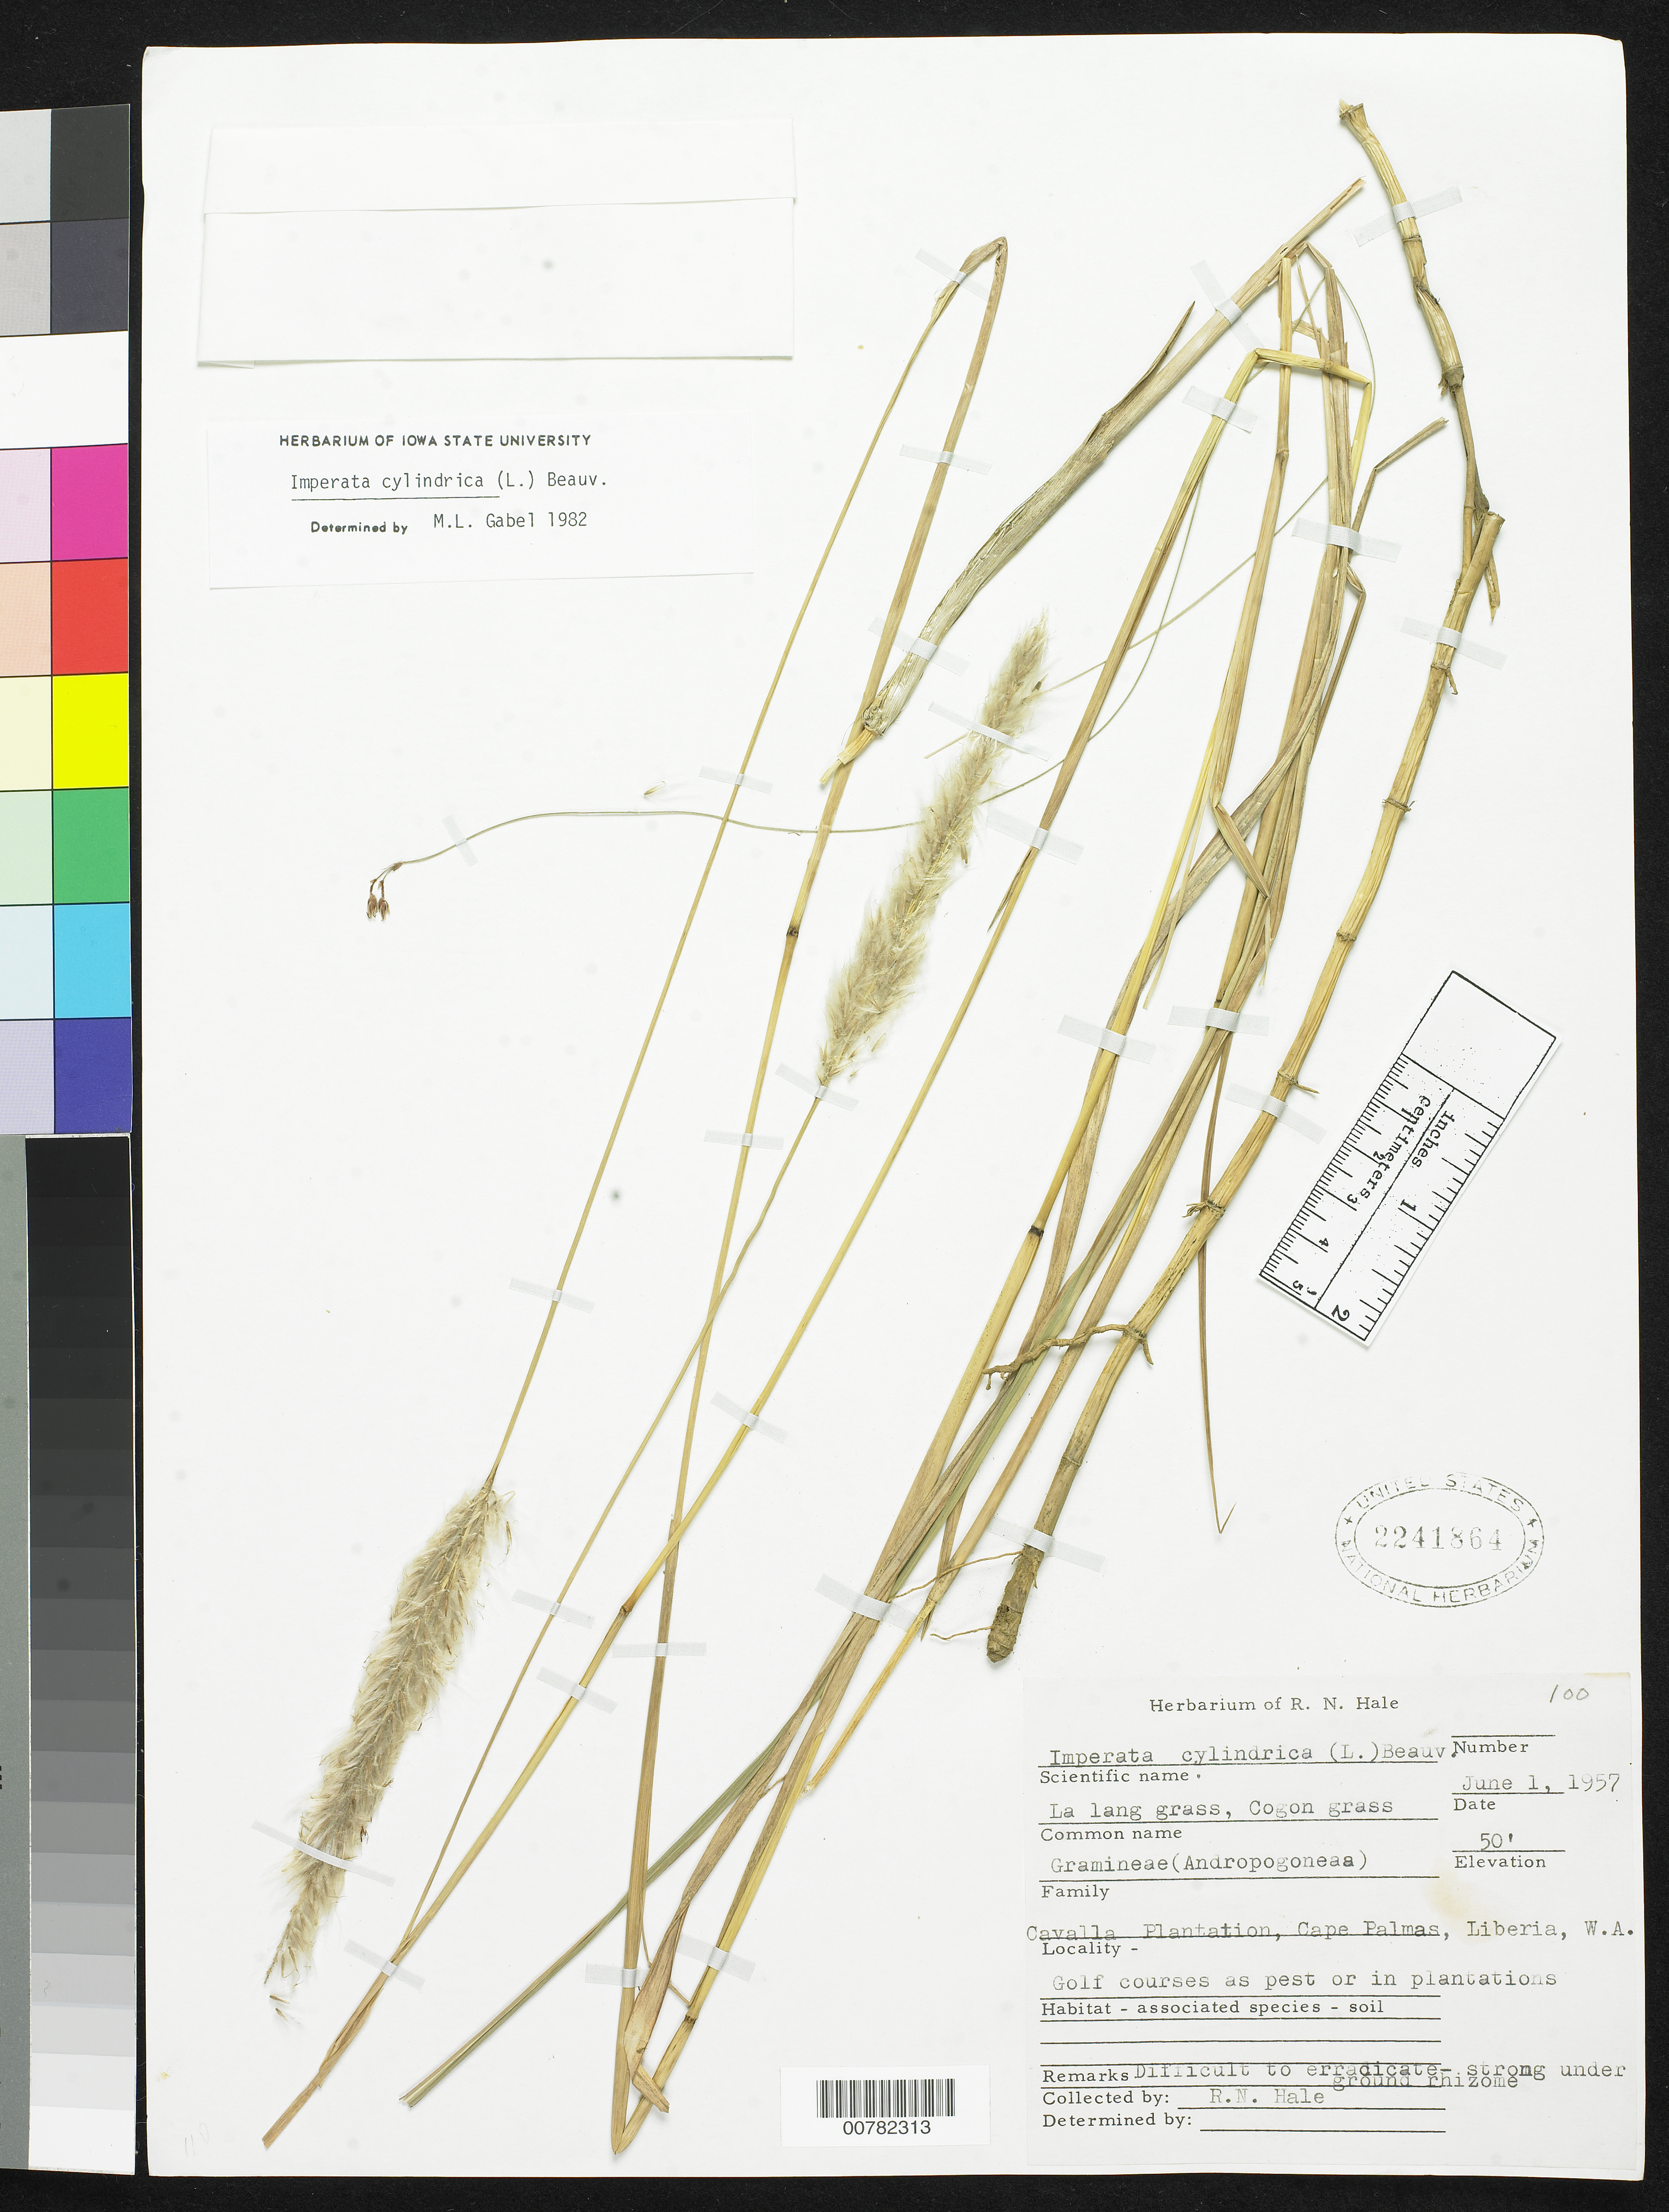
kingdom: Plantae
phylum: Tracheophyta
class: Liliopsida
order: Poales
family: Poaceae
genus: Imperata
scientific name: Imperata cylindrica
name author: (L.) P. Beauv.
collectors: R. N. Hale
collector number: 100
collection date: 1957-06-01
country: Liberia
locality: Cavalla Plantation, Cape Palmas, Liberia, W.A.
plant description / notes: Difficult to erradictae- strong under ground rhizome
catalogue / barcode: US 2241864